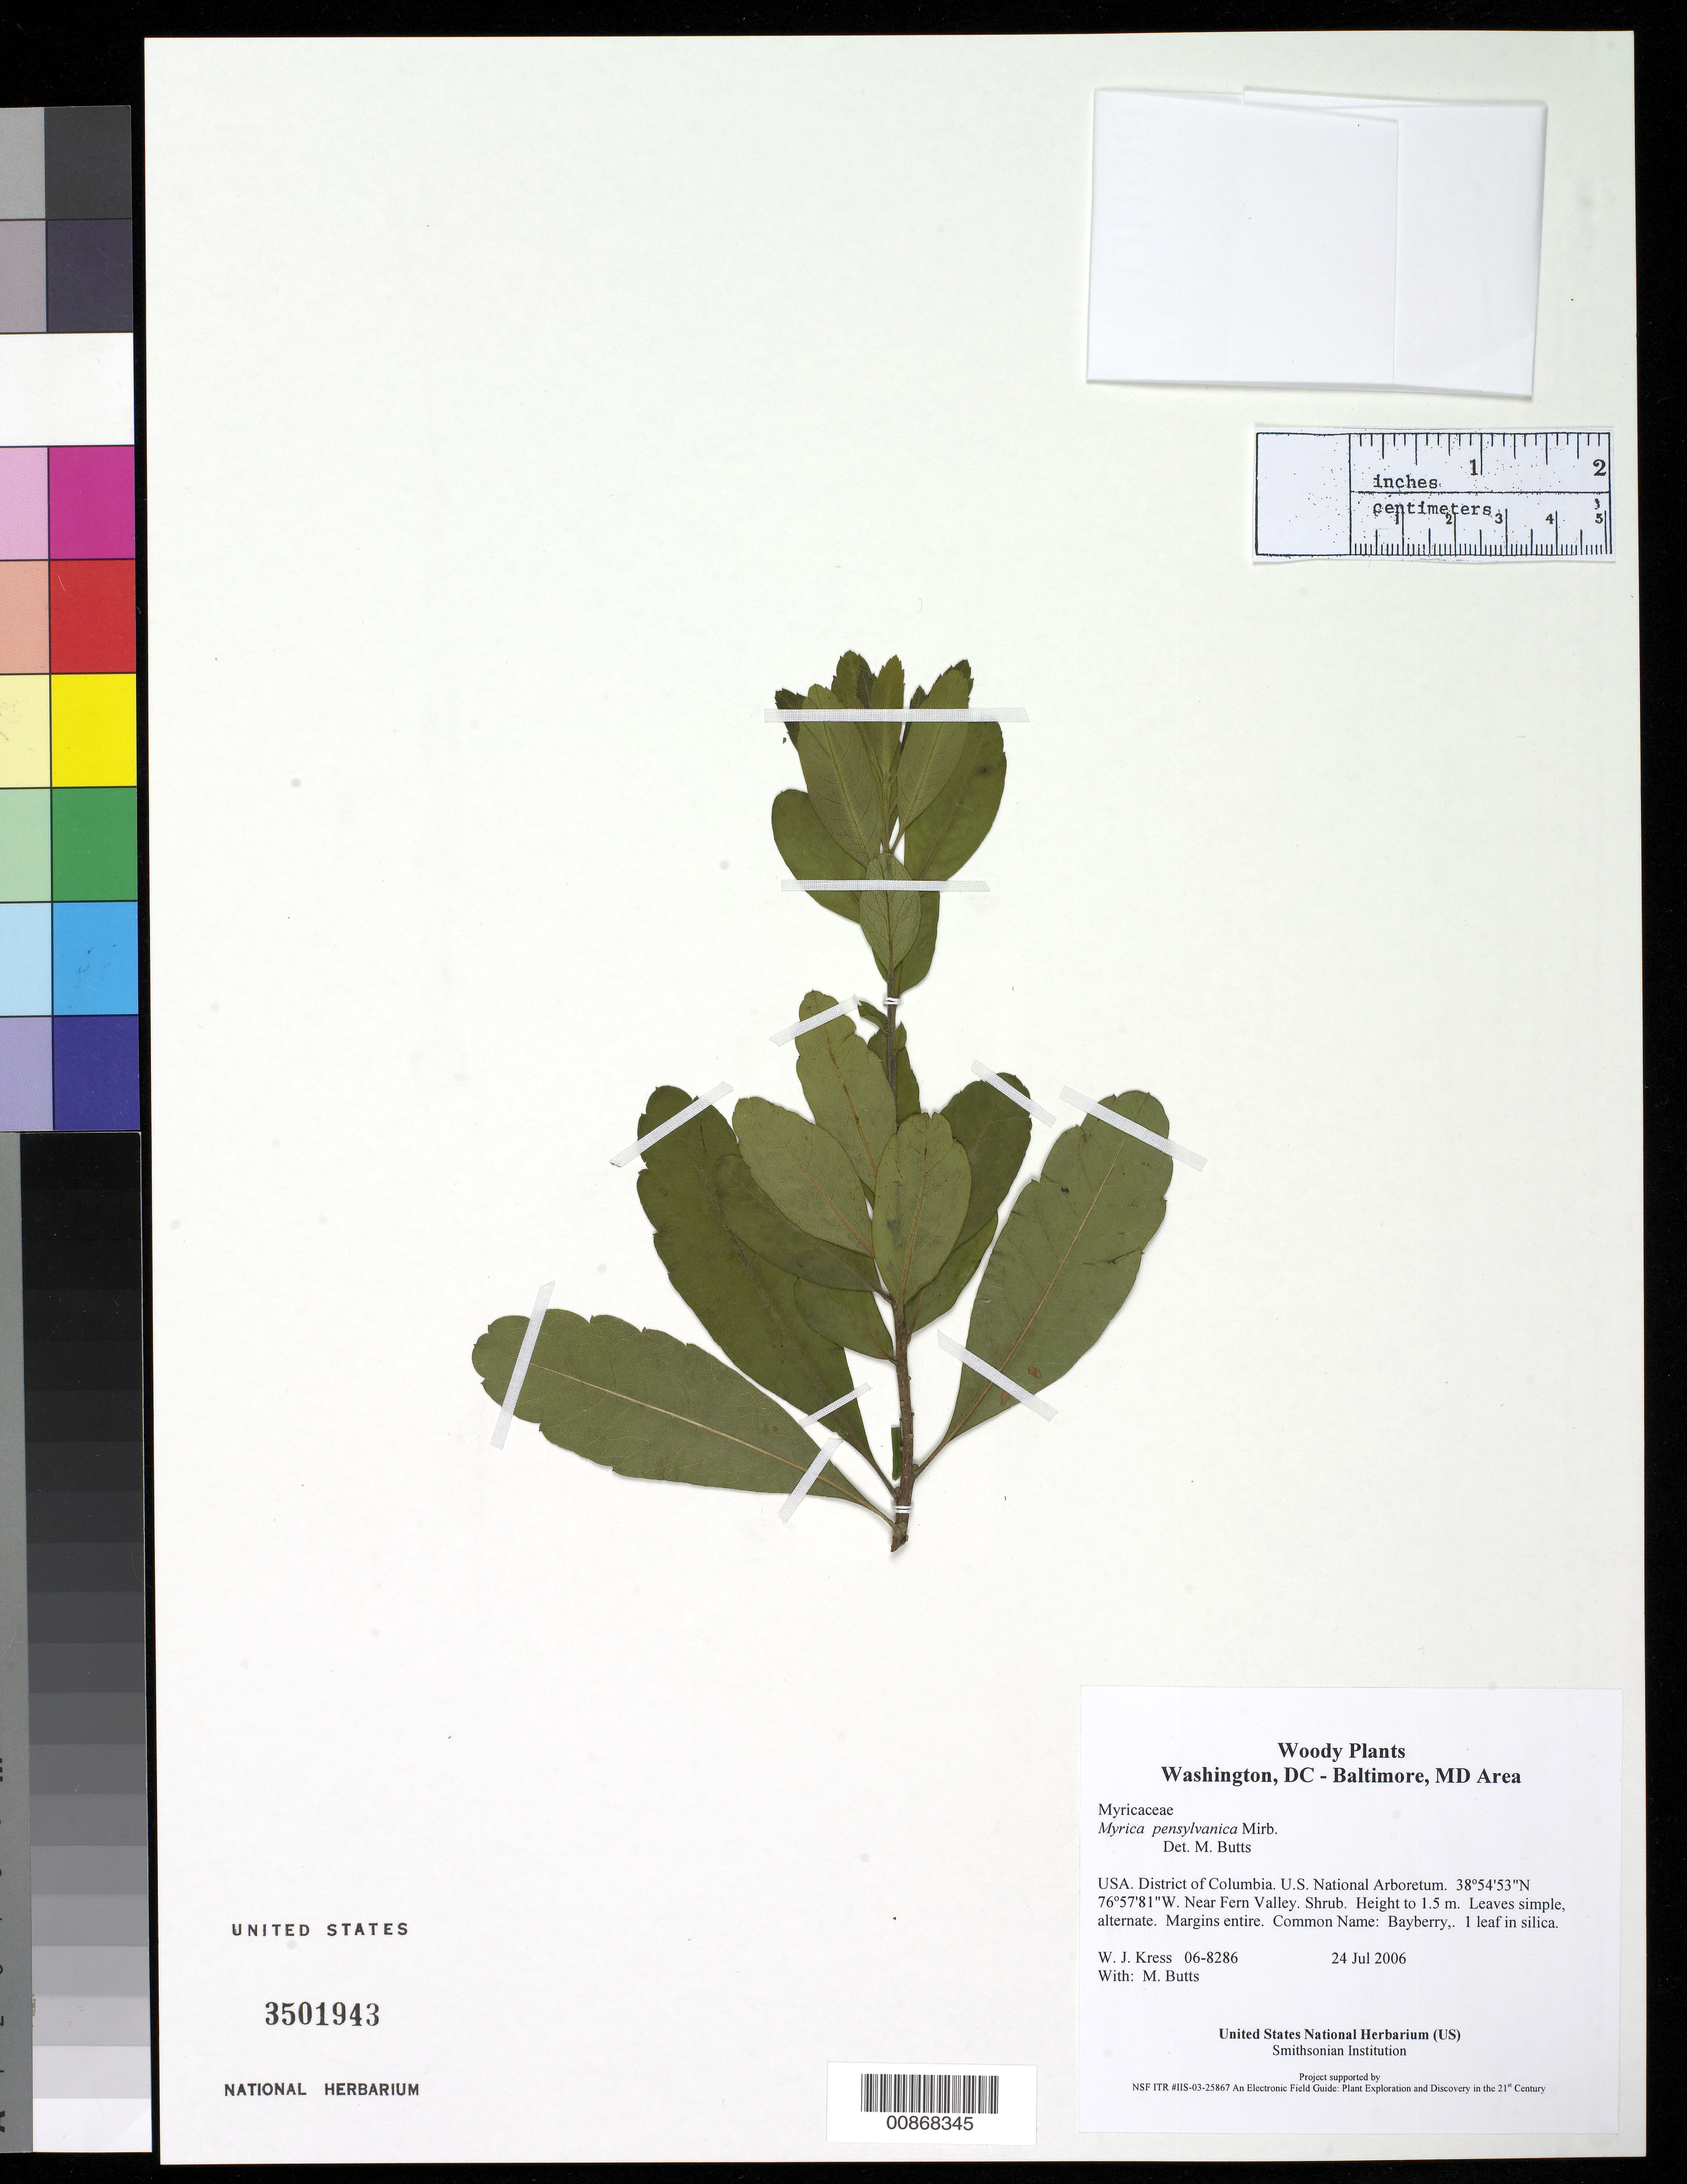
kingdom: Plantae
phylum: Tracheophyta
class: Magnoliopsida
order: Fagales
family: Myricaceae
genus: Morella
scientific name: Morella pensylvanica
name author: (Mirb.) Kartesz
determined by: Butts, M. B.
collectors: W. J. Kress & M. B. Butts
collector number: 06-8286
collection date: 2006-07-24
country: United States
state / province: District of Columbia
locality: U.S. National Arboretum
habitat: Near Fern Valley.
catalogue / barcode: US 3501943